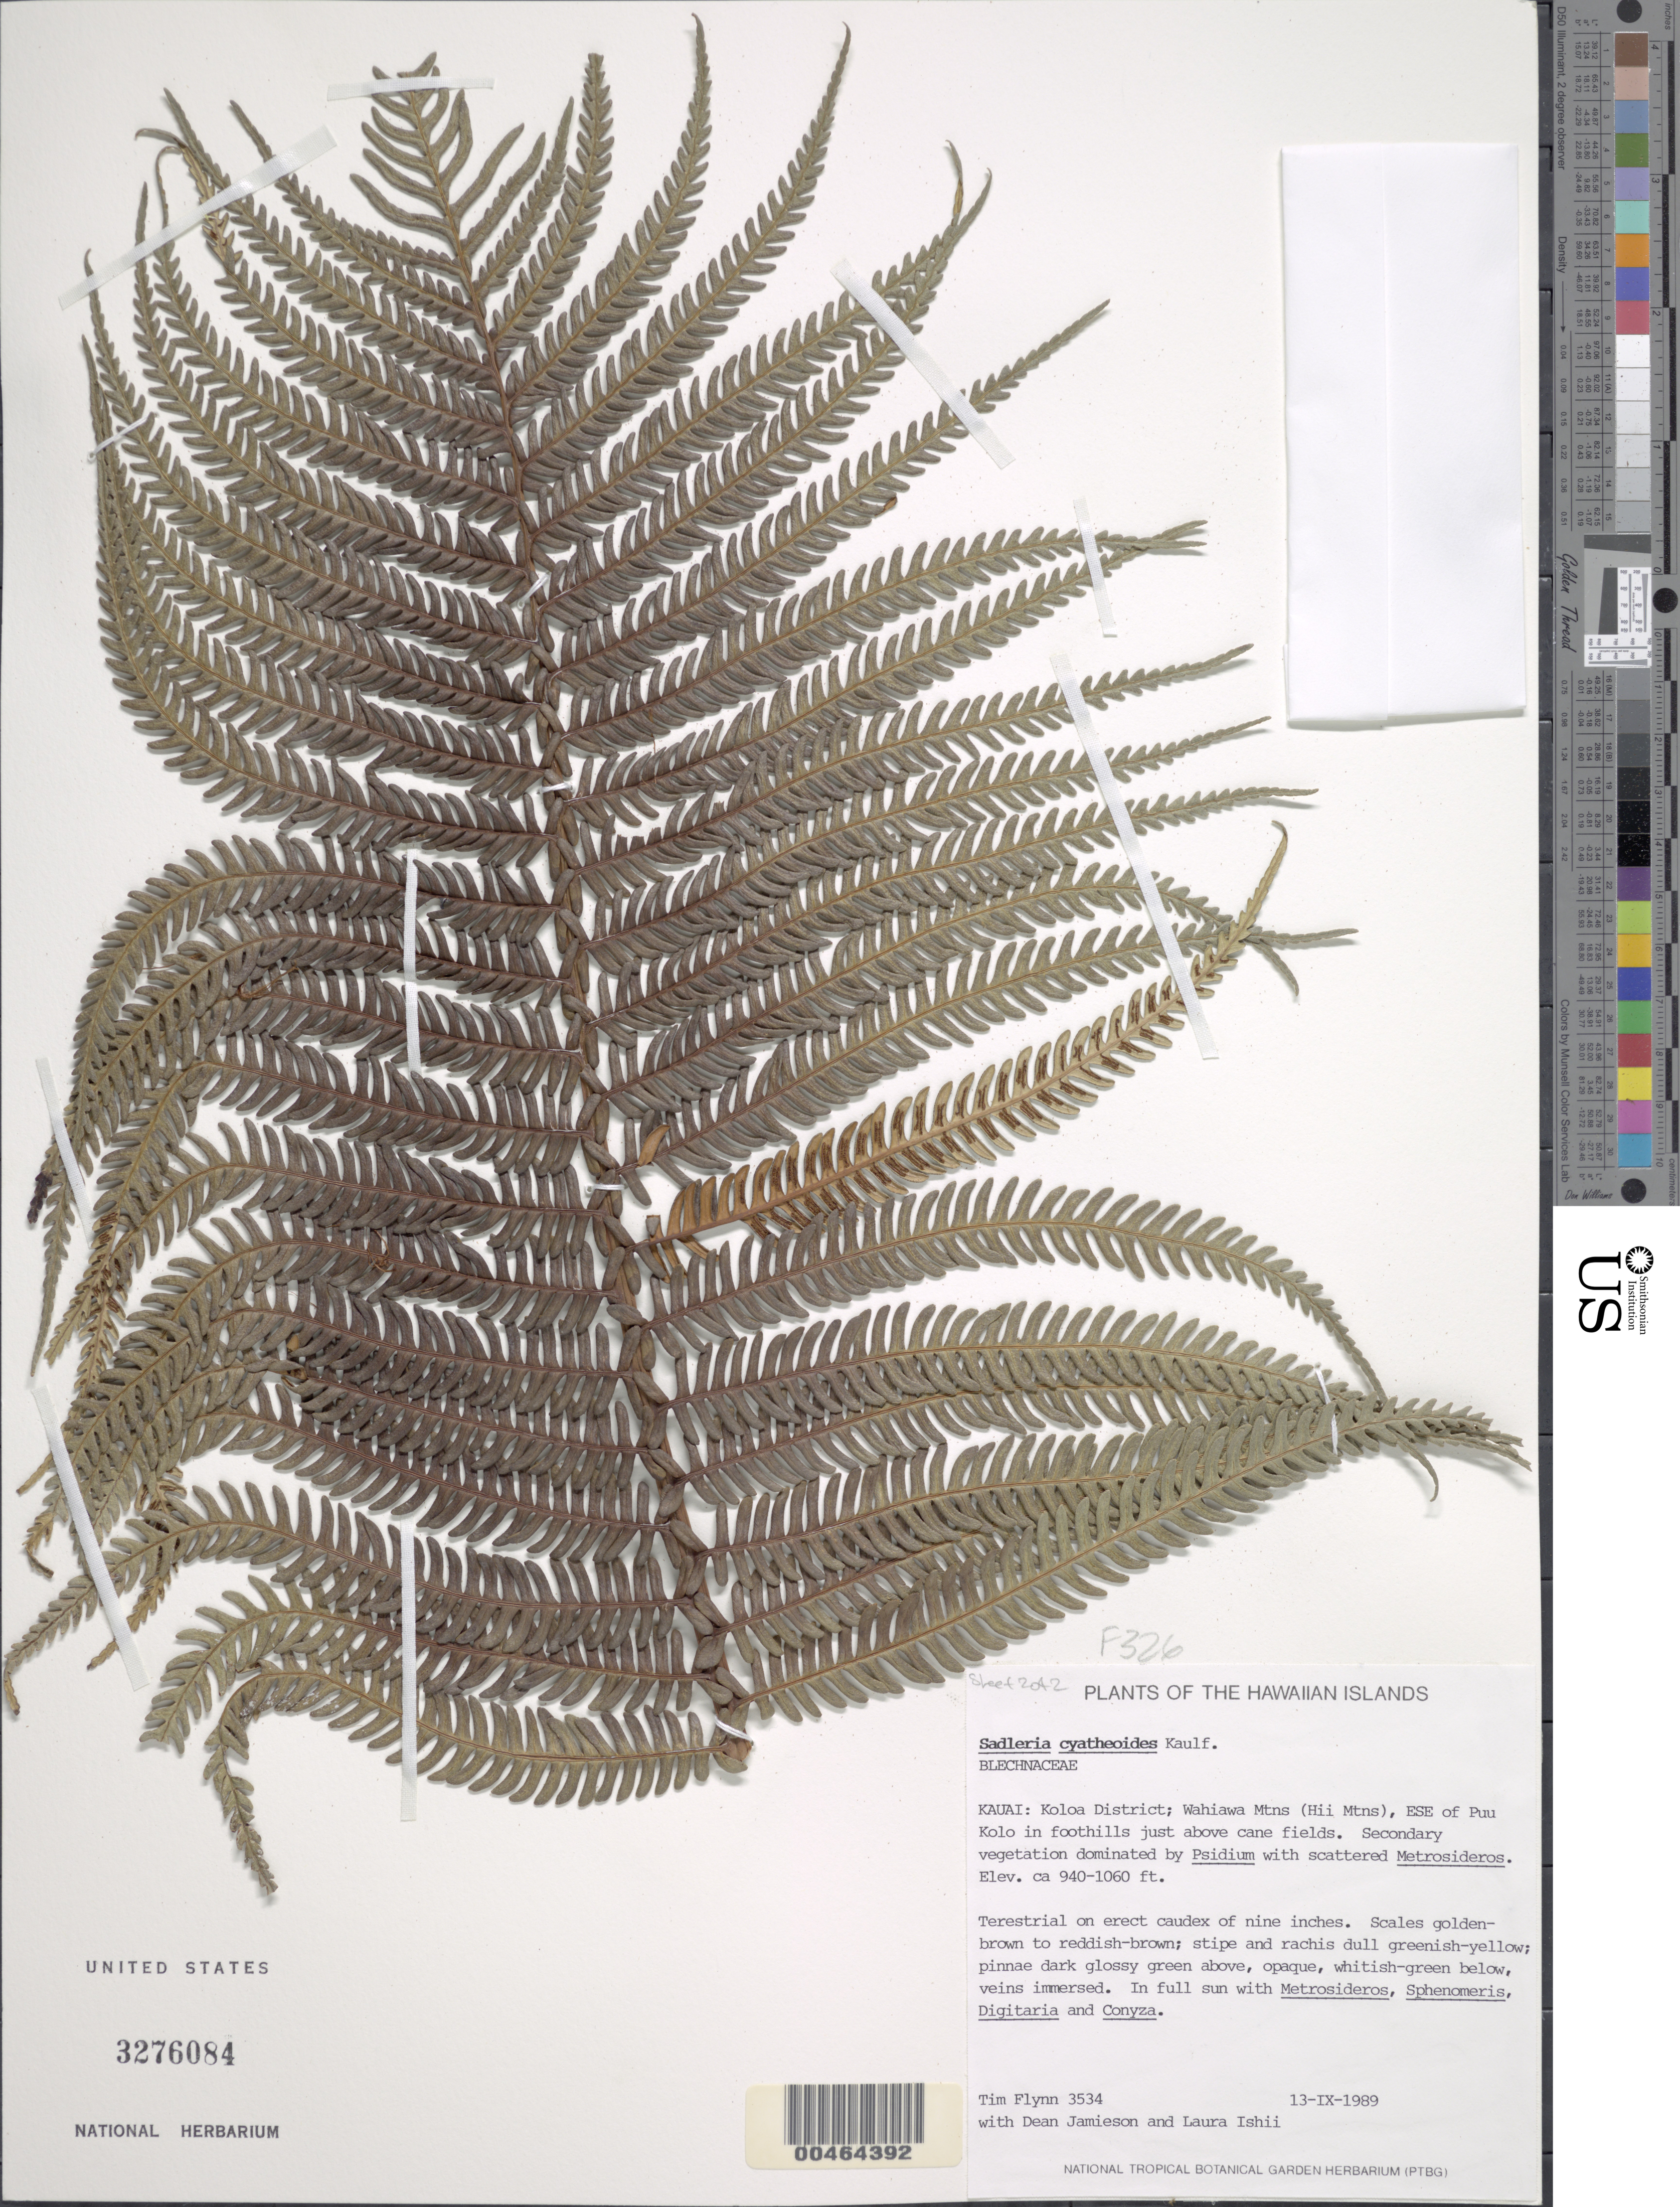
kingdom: Plantae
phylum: Tracheophyta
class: Polypodiopsida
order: Polypodiales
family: Blechnaceae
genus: Sadleria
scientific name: Sadleria cyatheoides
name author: Kaulf.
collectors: T. W. Flynn, D. Jamieson & L. Ishii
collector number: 3534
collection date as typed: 13 Sep 1989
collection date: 1989-09-13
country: United States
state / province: Hawaii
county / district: Kauai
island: Kaua'i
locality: Koloa District; Wahiawa Mtns (Hii Mtns), ESE of Puu Kolo in foothills just above cane fields.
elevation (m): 287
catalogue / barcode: US 3276084